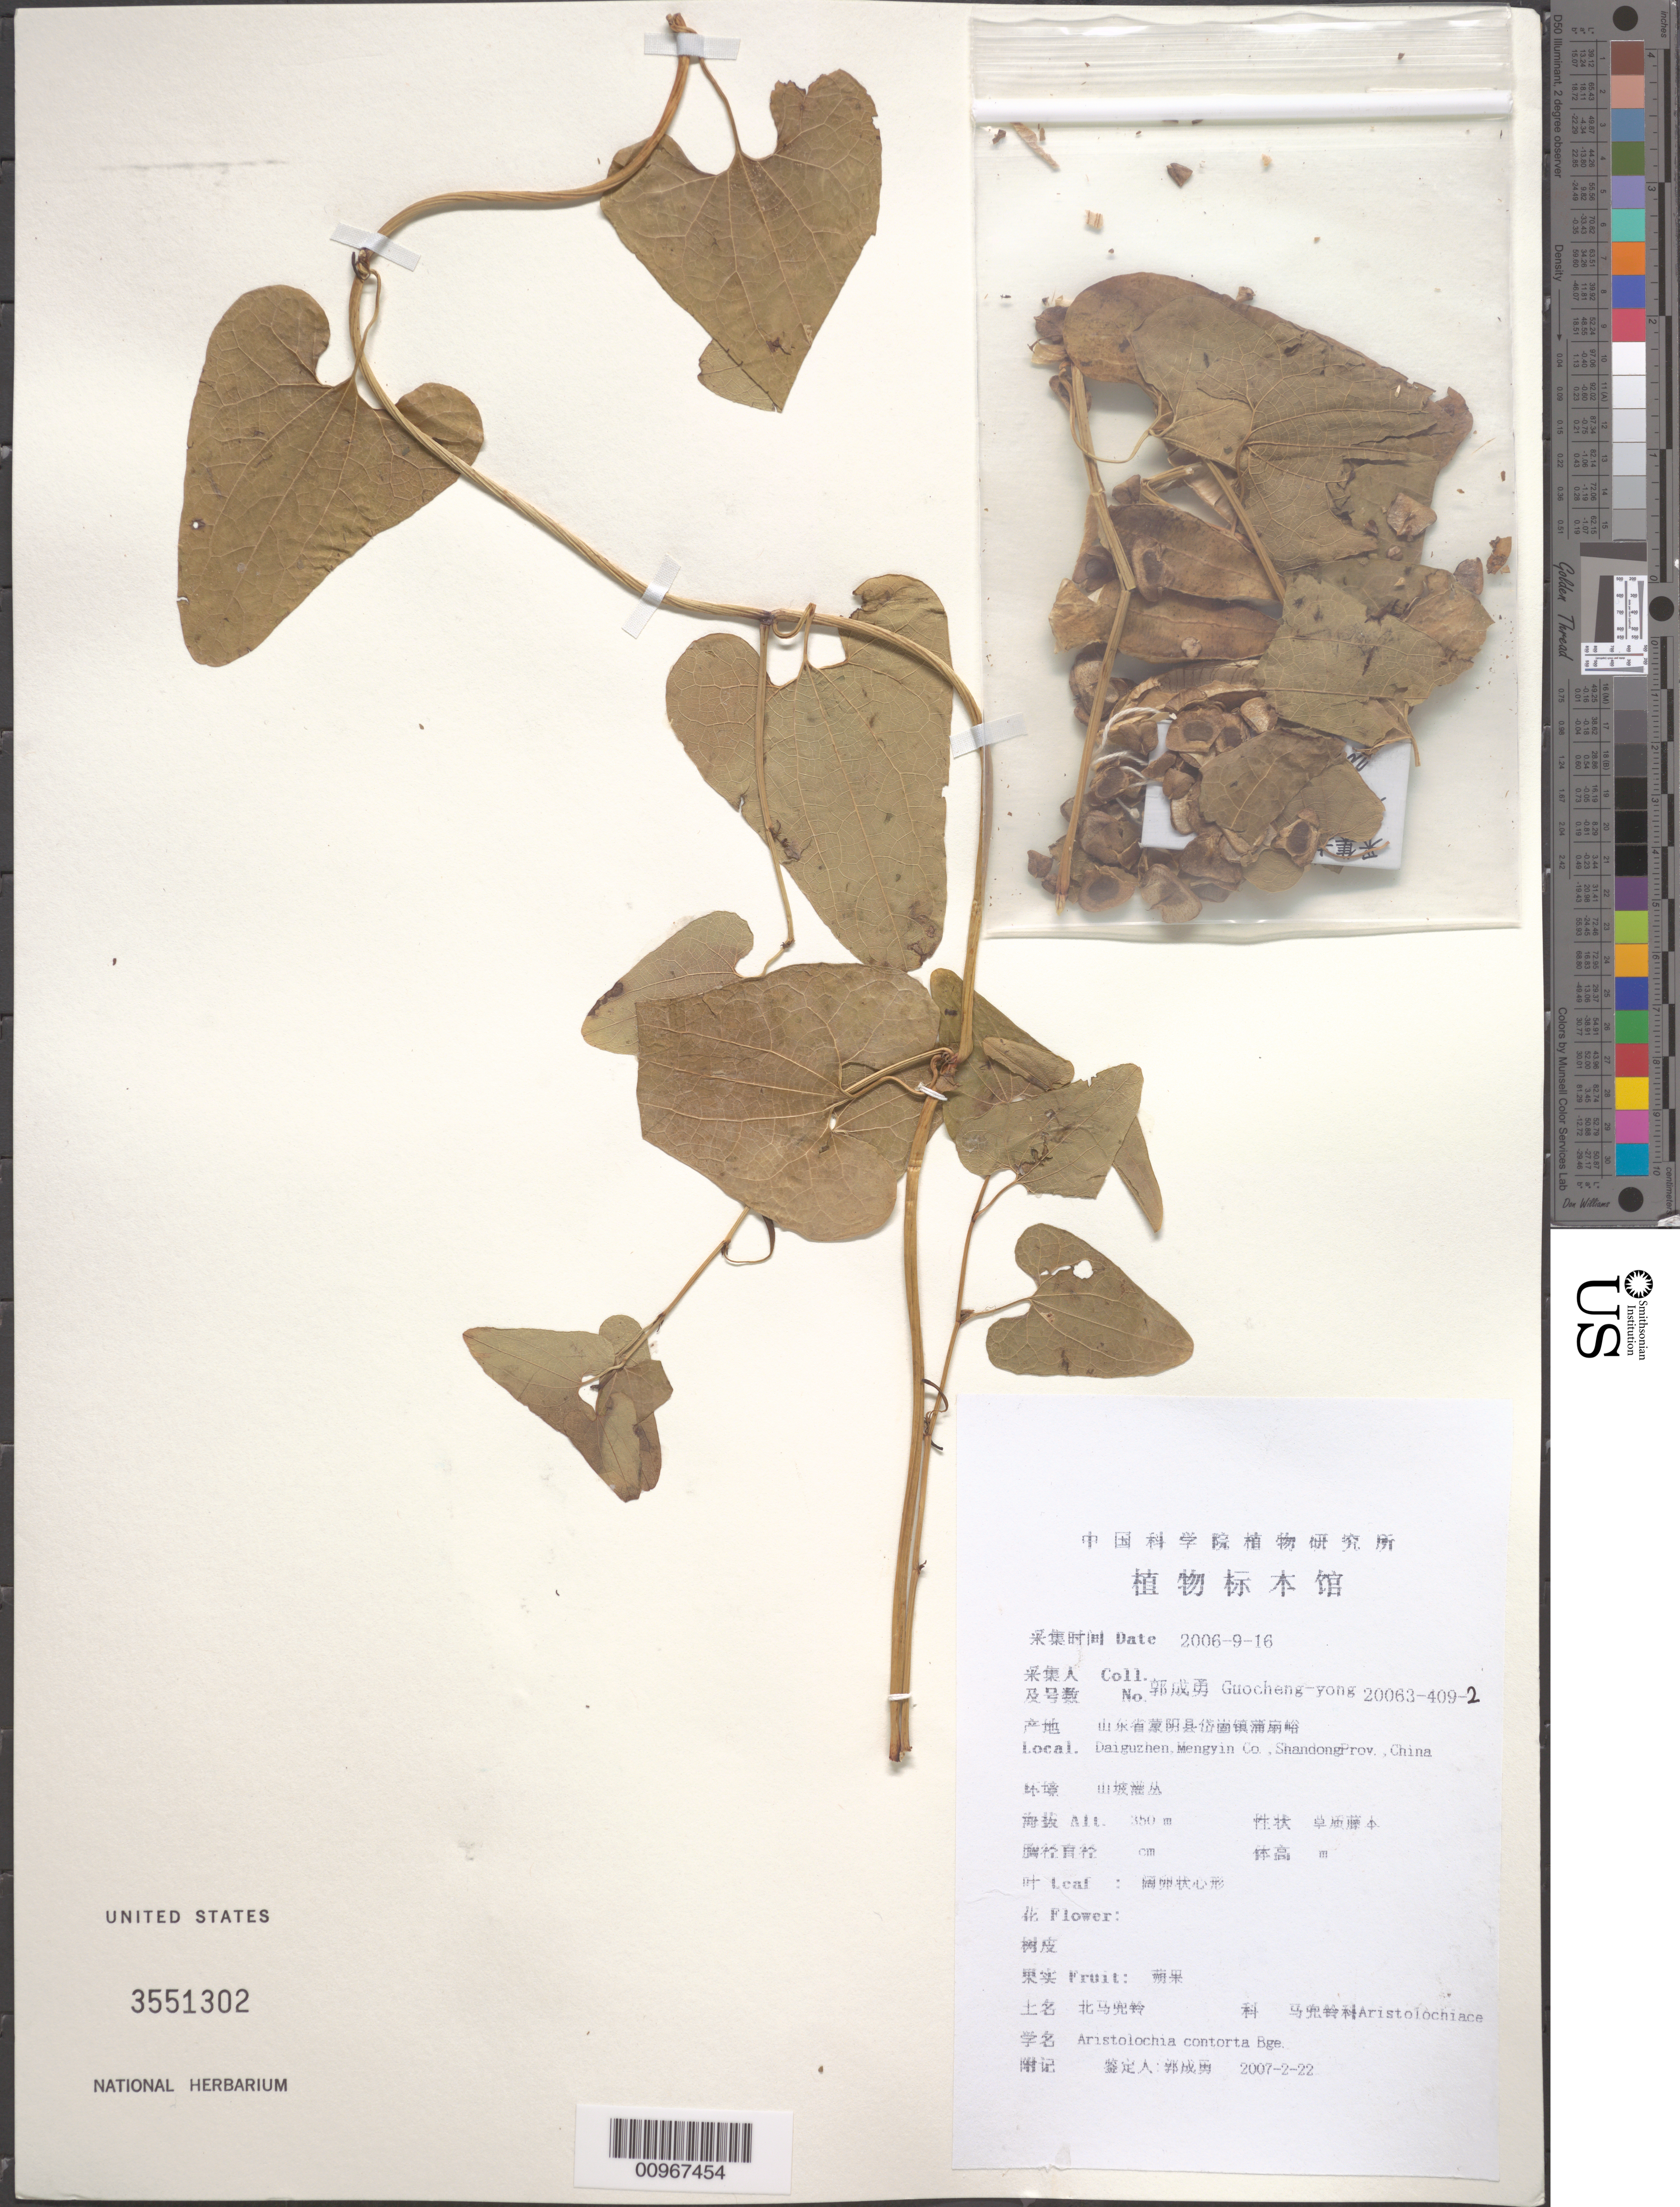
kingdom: Plantae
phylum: Tracheophyta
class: Magnoliopsida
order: Piperales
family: Aristolochiaceae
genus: Aristolochia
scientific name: Aristolochia contorta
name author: Bunge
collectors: Guo cheng-yong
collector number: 20063-409-2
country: China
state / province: Shandong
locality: Daiguzhen, Mengyin Co.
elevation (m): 350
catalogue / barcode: US 3551302